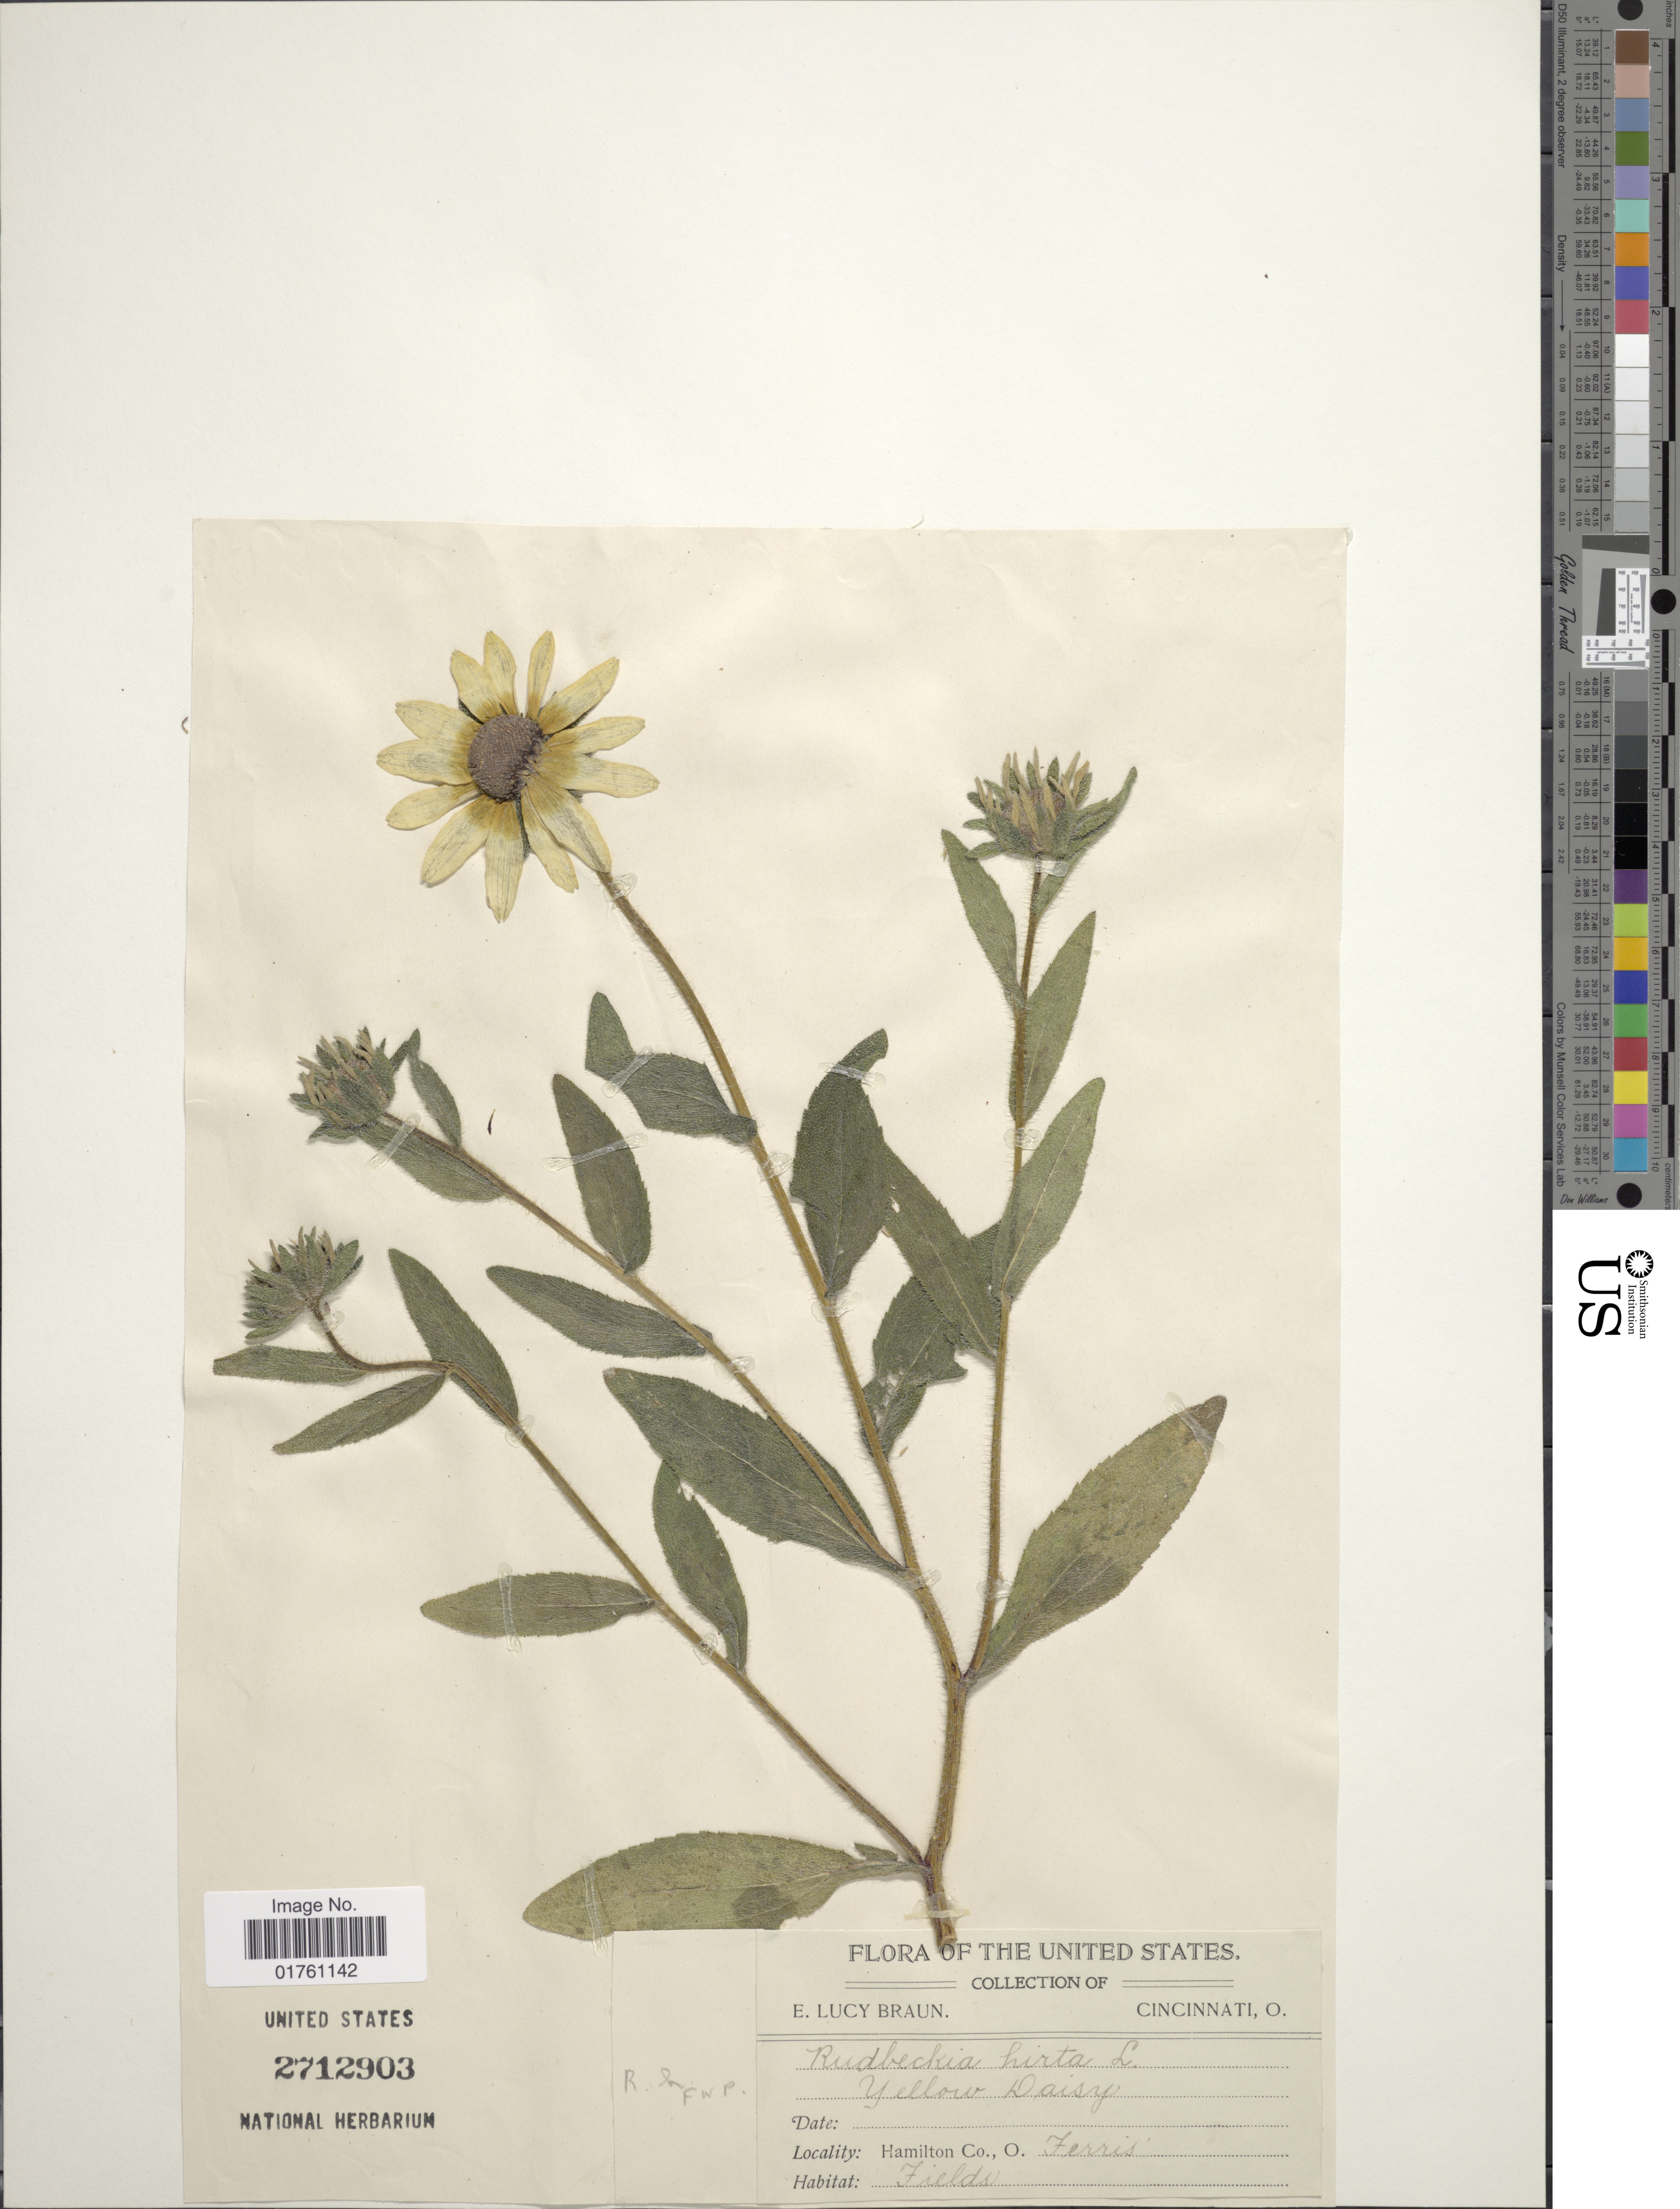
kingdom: Plantae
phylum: Tracheophyta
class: Magnoliopsida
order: Asterales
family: Asteraceae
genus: Rudbeckia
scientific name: Rudbeckia hirta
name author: L.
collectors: E. L. Braun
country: United States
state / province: Ohio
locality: Hamilton Co., O. Ferris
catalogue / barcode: US 2712903